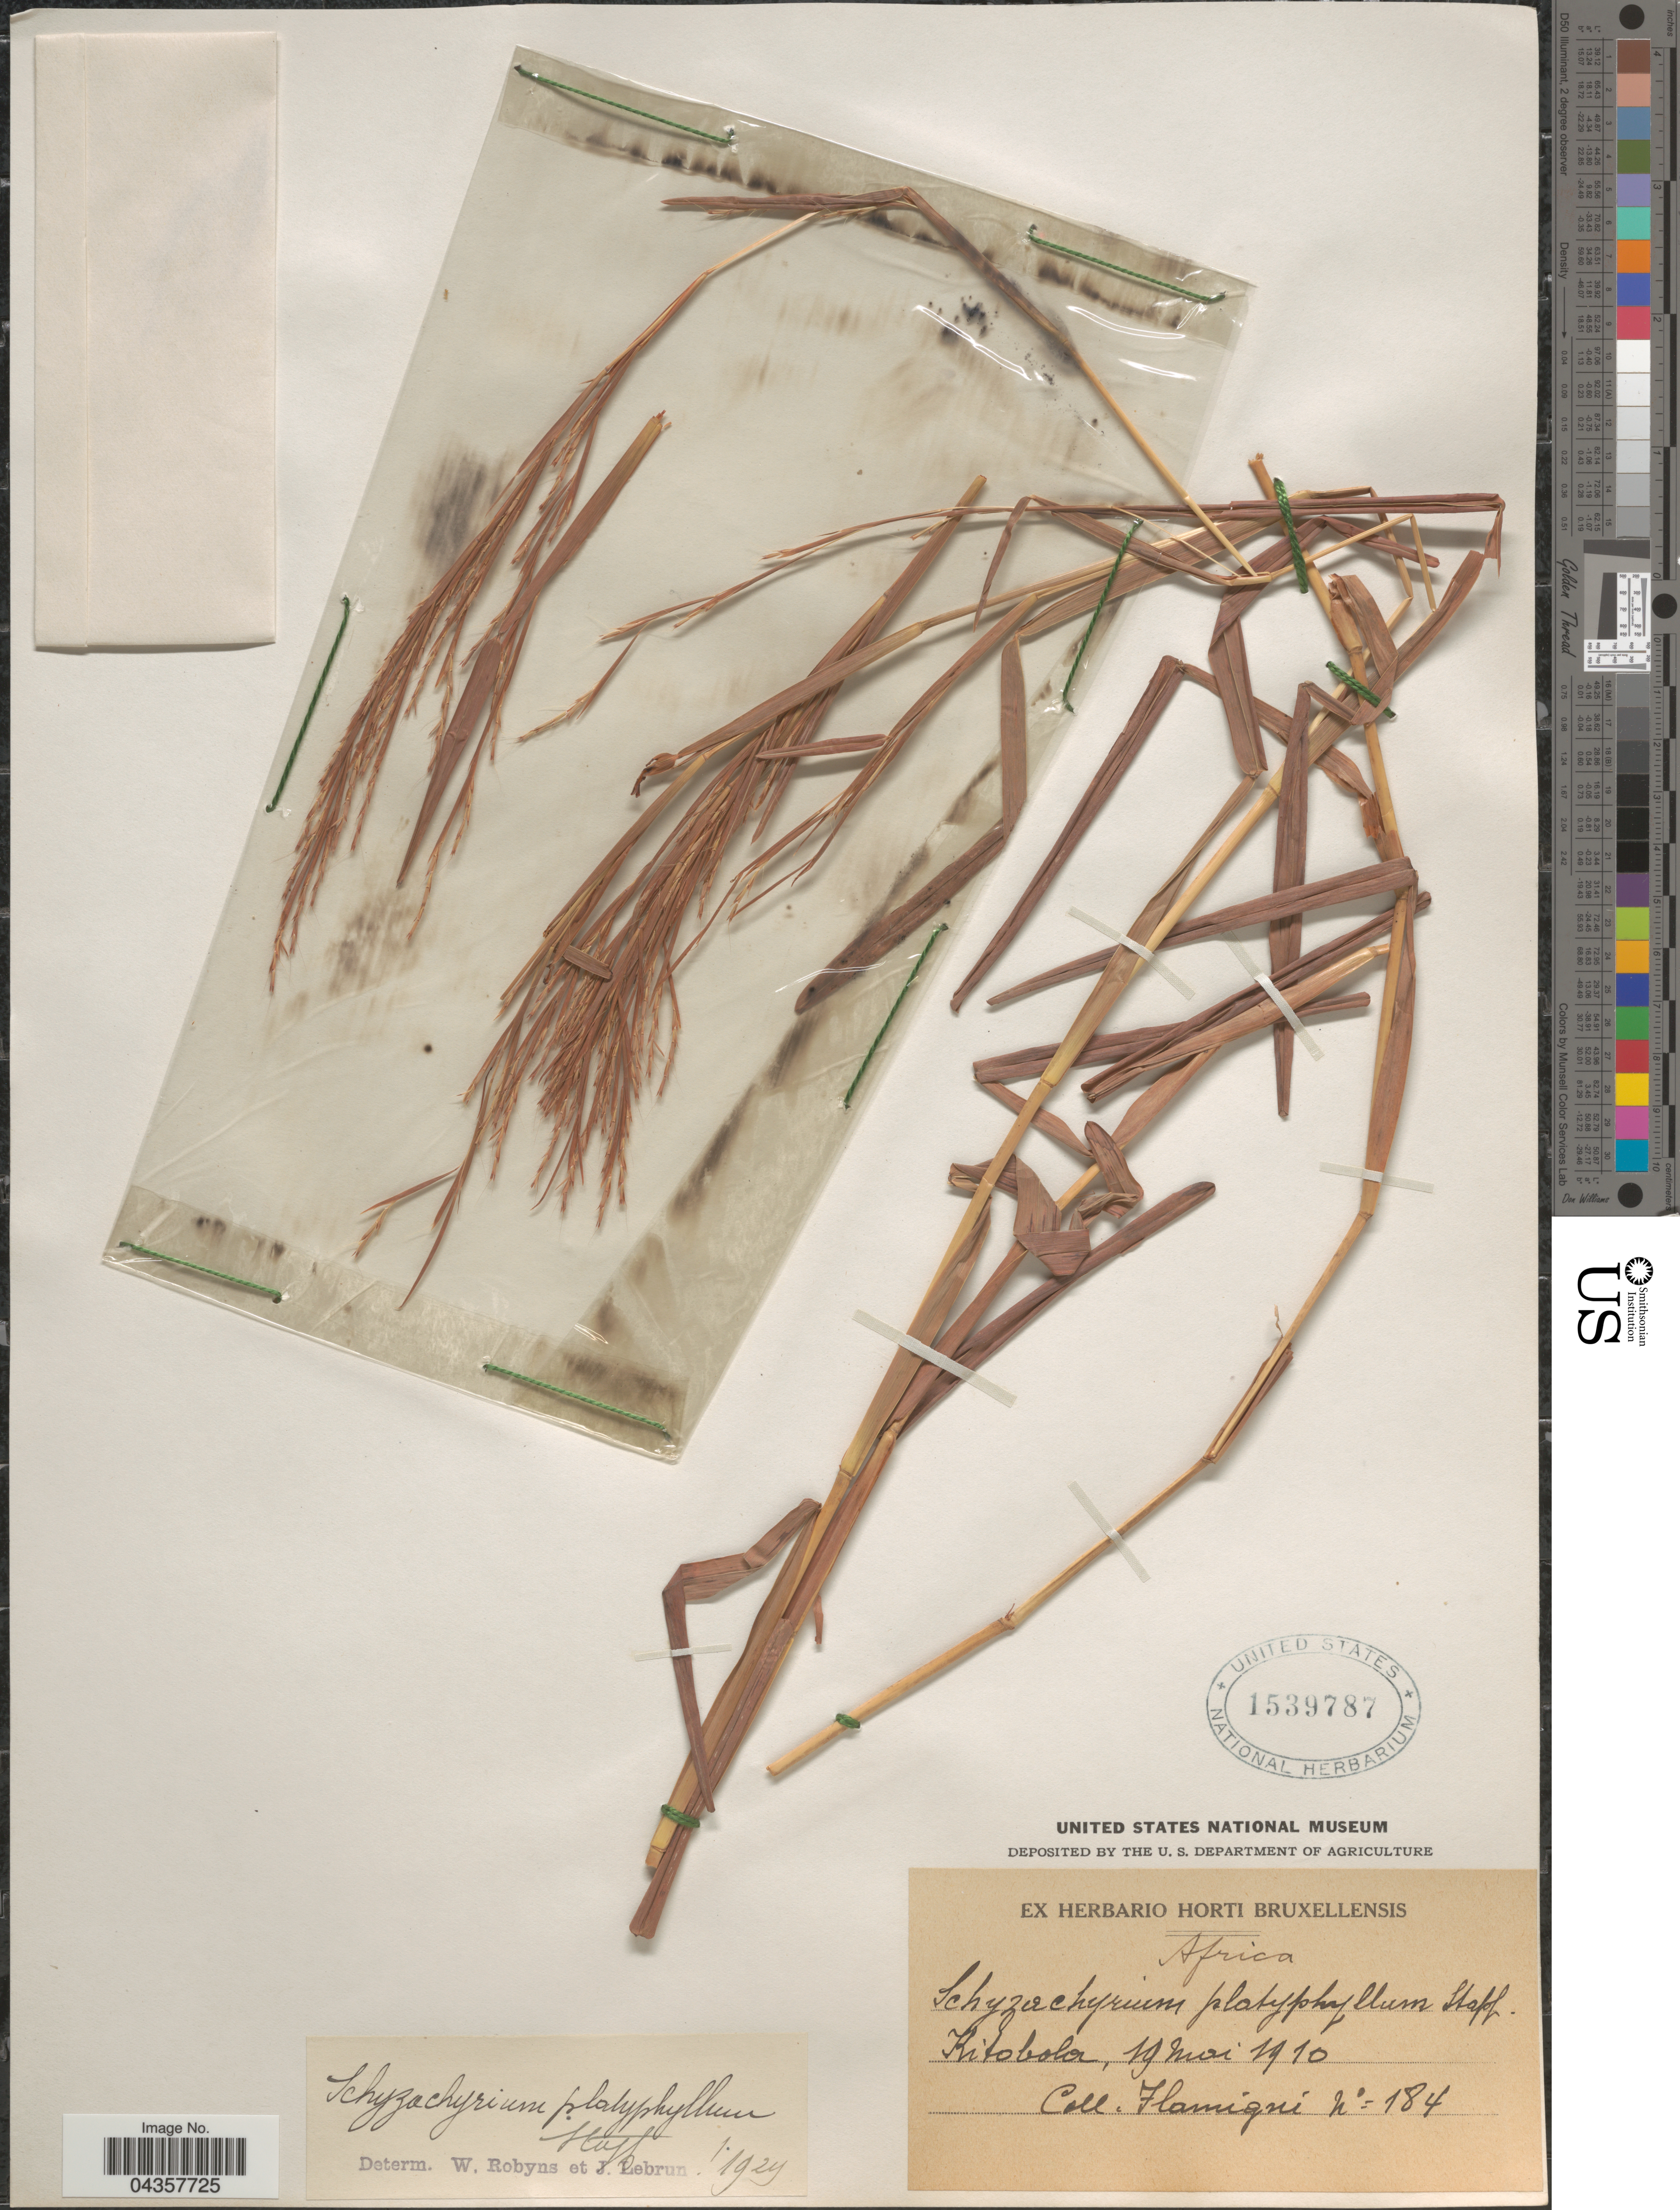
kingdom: Plantae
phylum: Tracheophyta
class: Liliopsida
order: Poales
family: Poaceae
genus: Schizachyrium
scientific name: Schizachyrium platyphyllum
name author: (Franch.) Stapf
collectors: Flamigni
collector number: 184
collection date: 1910-05-19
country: Congo, Democratic Republic of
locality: Africa. Kitobola.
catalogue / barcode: US 1539787